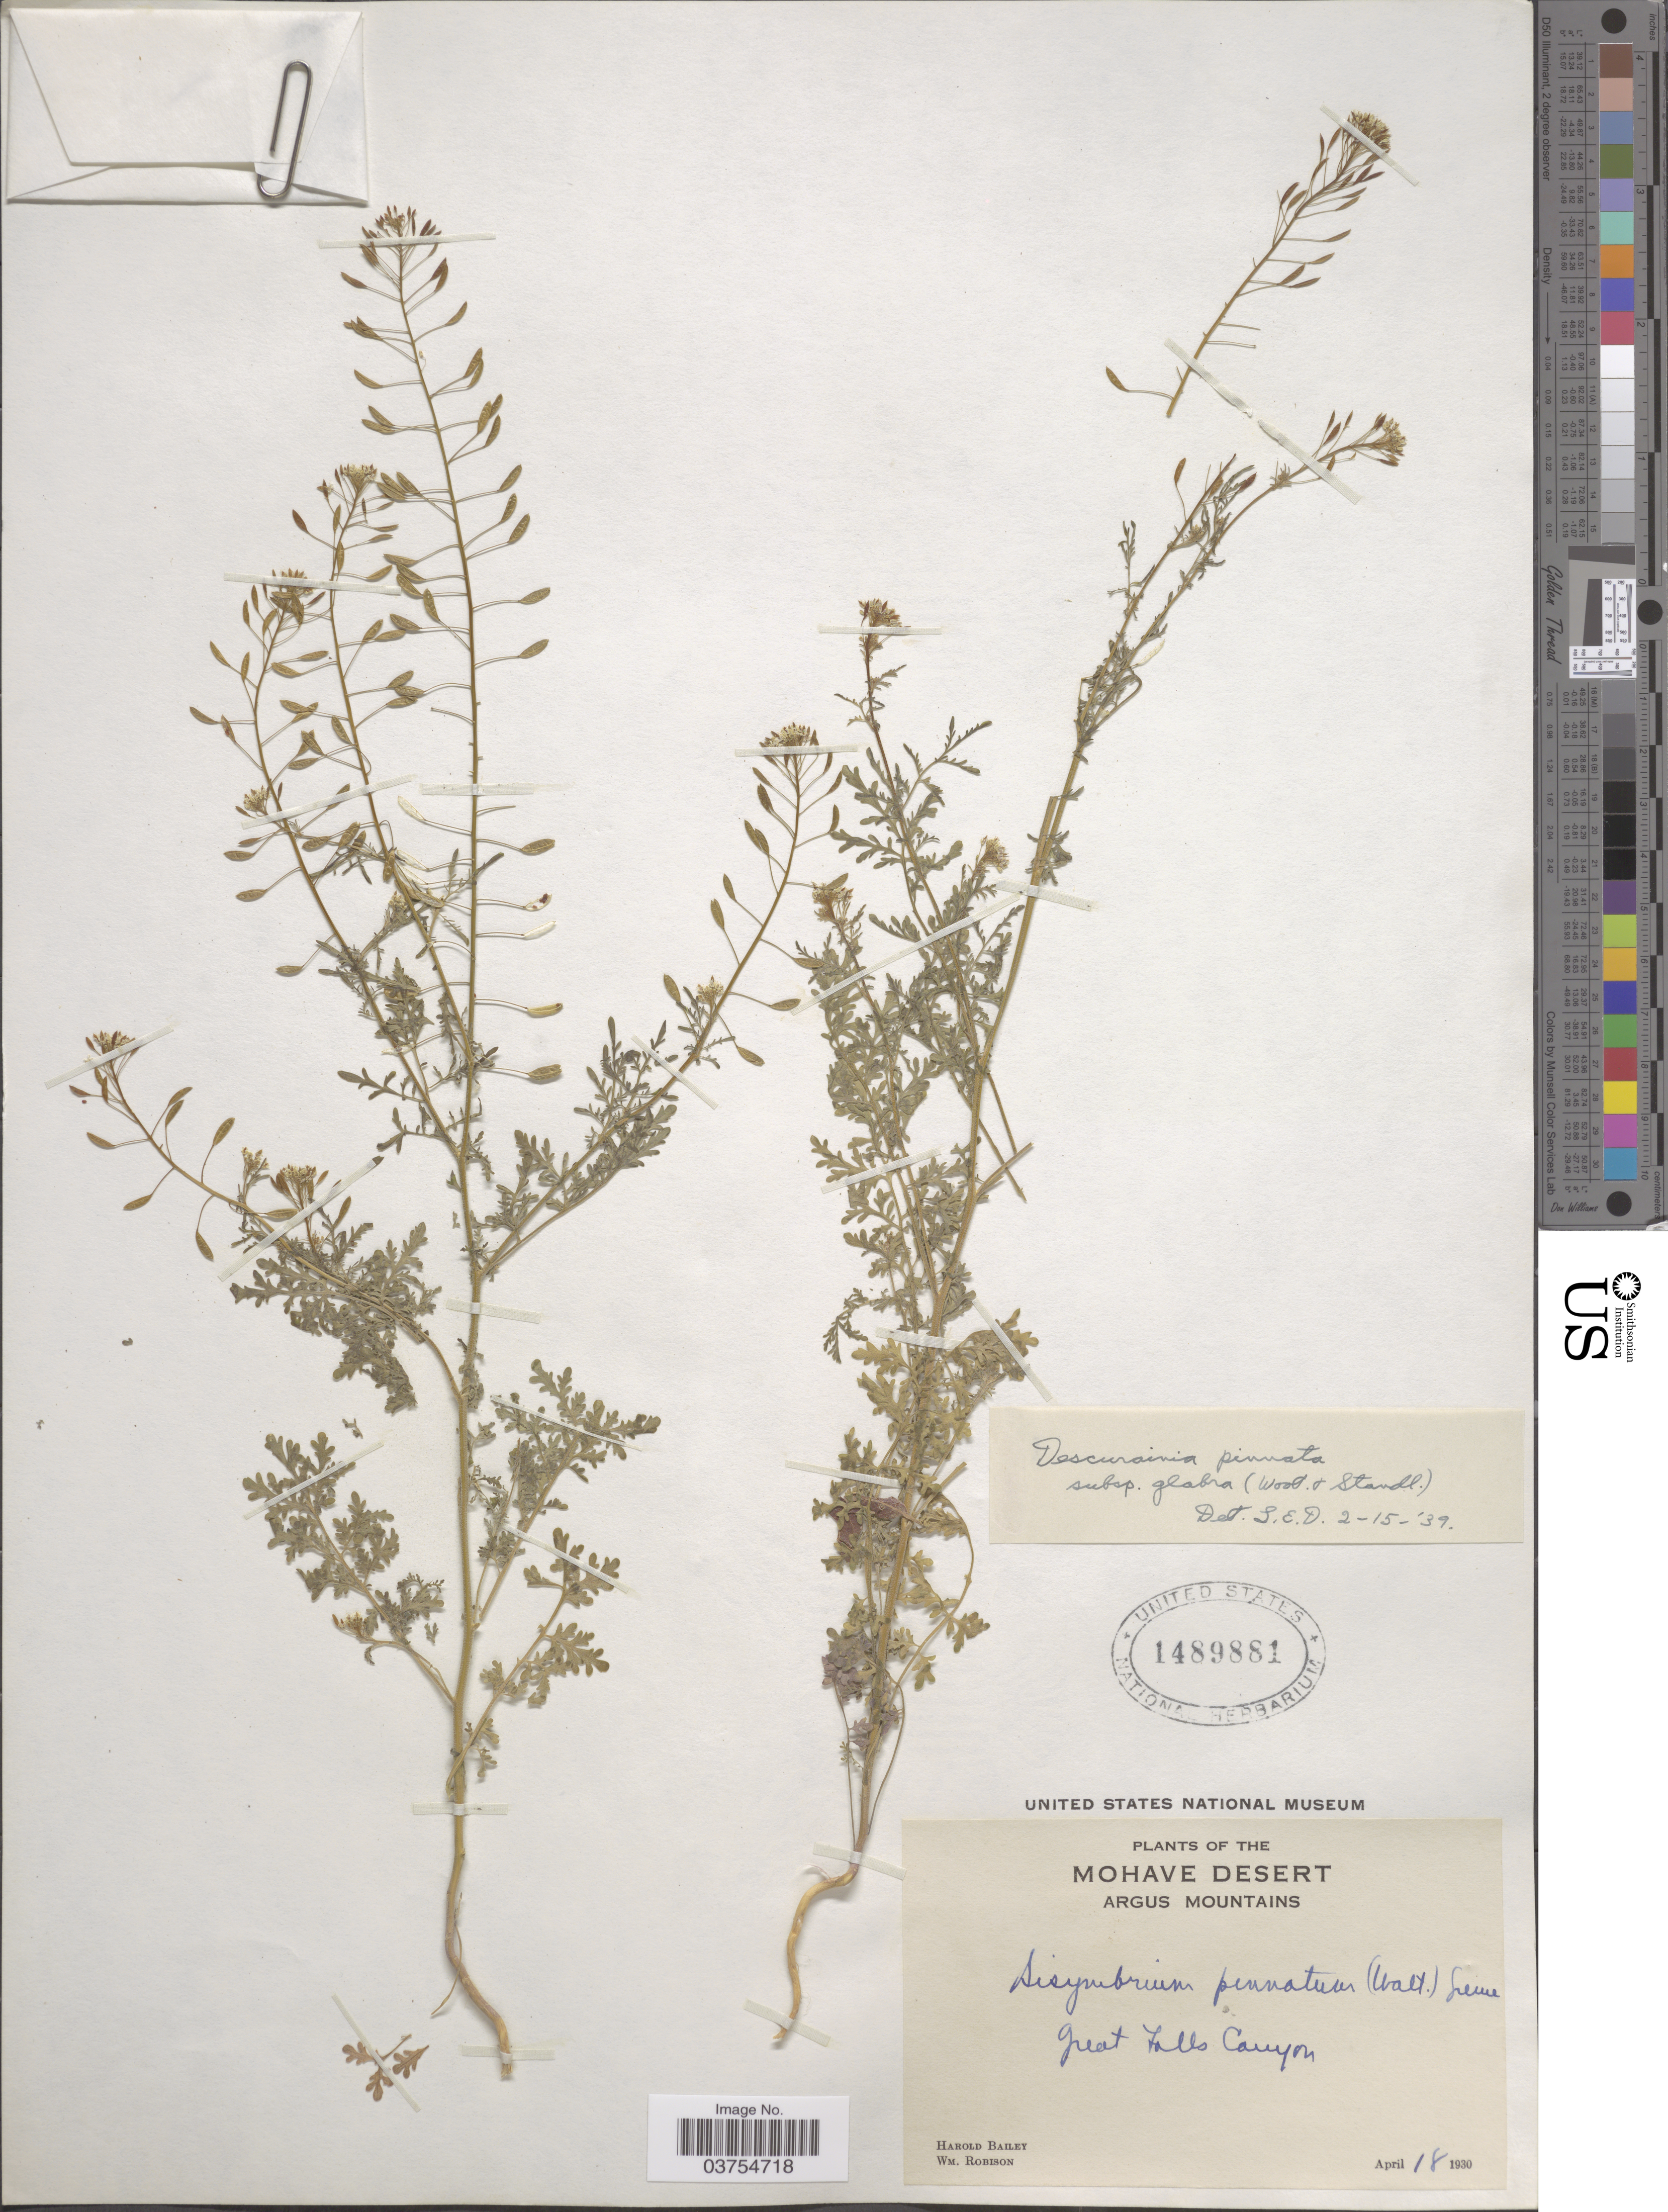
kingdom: Plantae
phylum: Tracheophyta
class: Magnoliopsida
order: Brassicales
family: Brassicaceae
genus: Descurainia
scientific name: Descurainia pinnata subsp. glabra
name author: (Wooton & Standl.) Detling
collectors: H. Bailey & W. Robison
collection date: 1930-04-18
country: United States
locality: The Mohave Desert. Argus Mountains. Great Falls Canyon.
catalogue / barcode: US 1489881